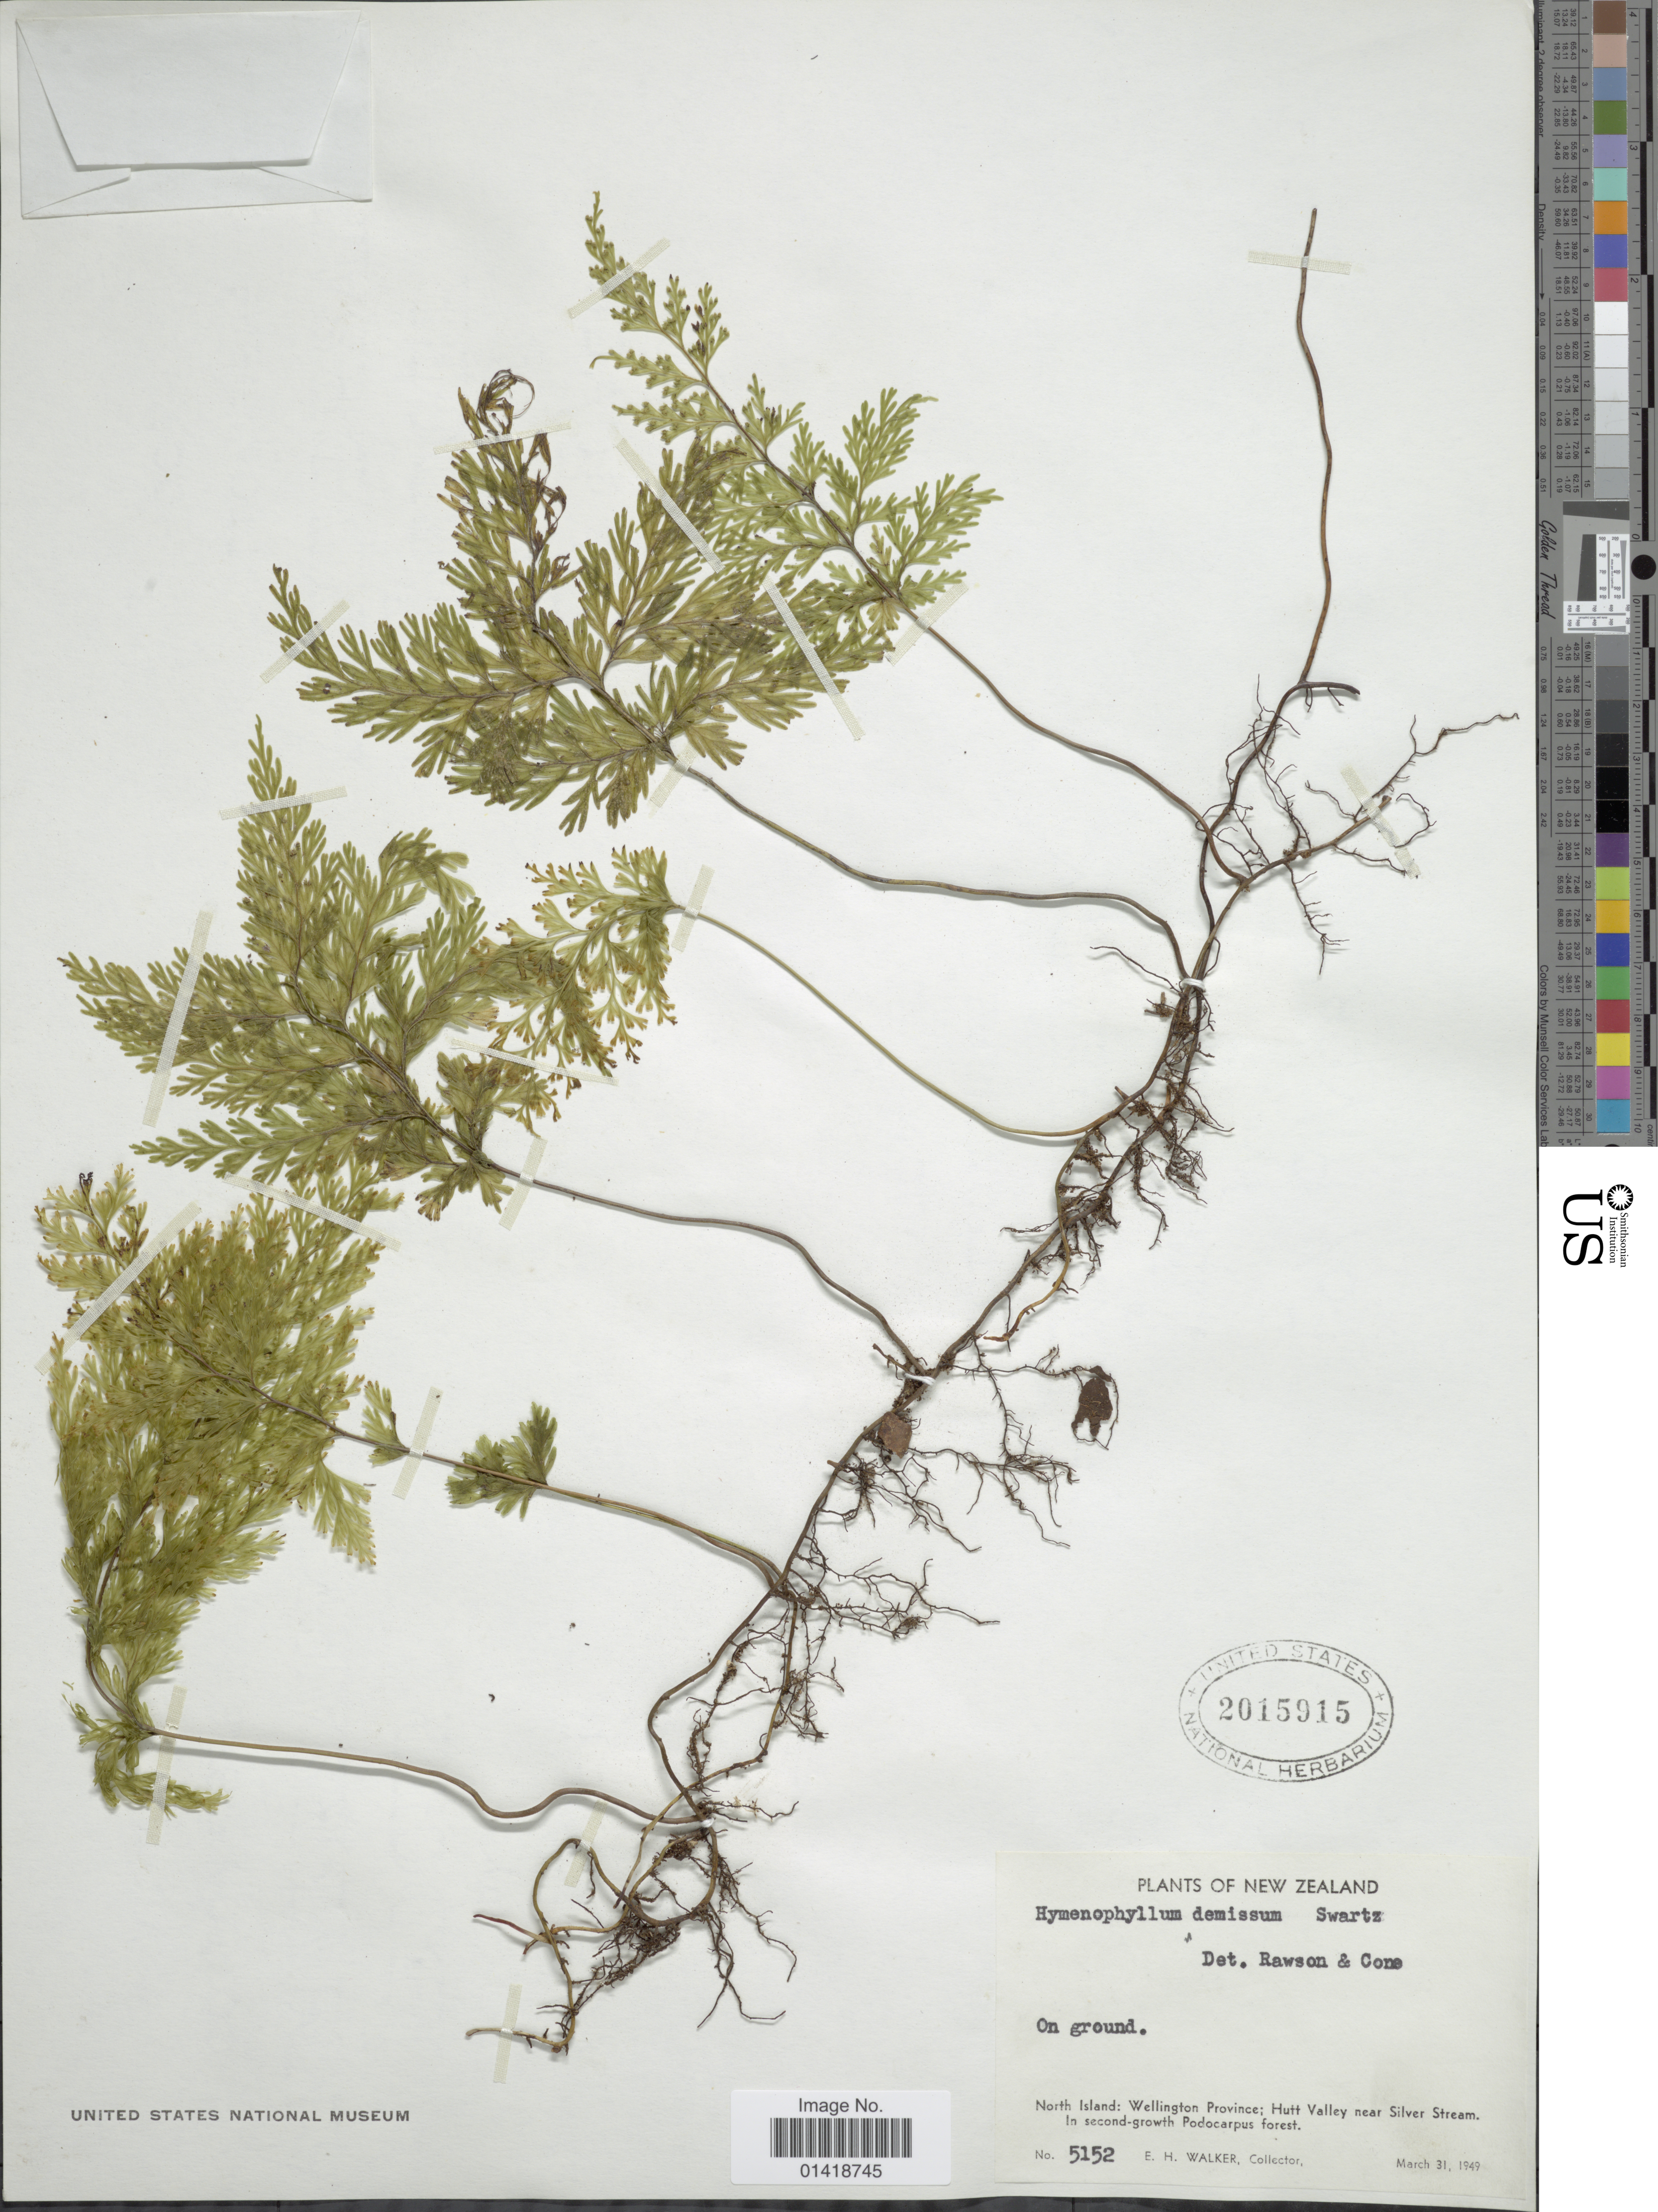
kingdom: Plantae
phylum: Tracheophyta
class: Polypodiopsida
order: Hymenophyllales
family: Hymenophyllaceae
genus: Hymenophyllum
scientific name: Hymenophyllum demissum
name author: Sw.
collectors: E. H. Walker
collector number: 5152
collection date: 1949-03-31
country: New Zealand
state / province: Wellington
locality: North Island: Wellington Province; Hutt valley near Silver Stream. In second-growth Podocarpus forest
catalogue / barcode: US 2015915